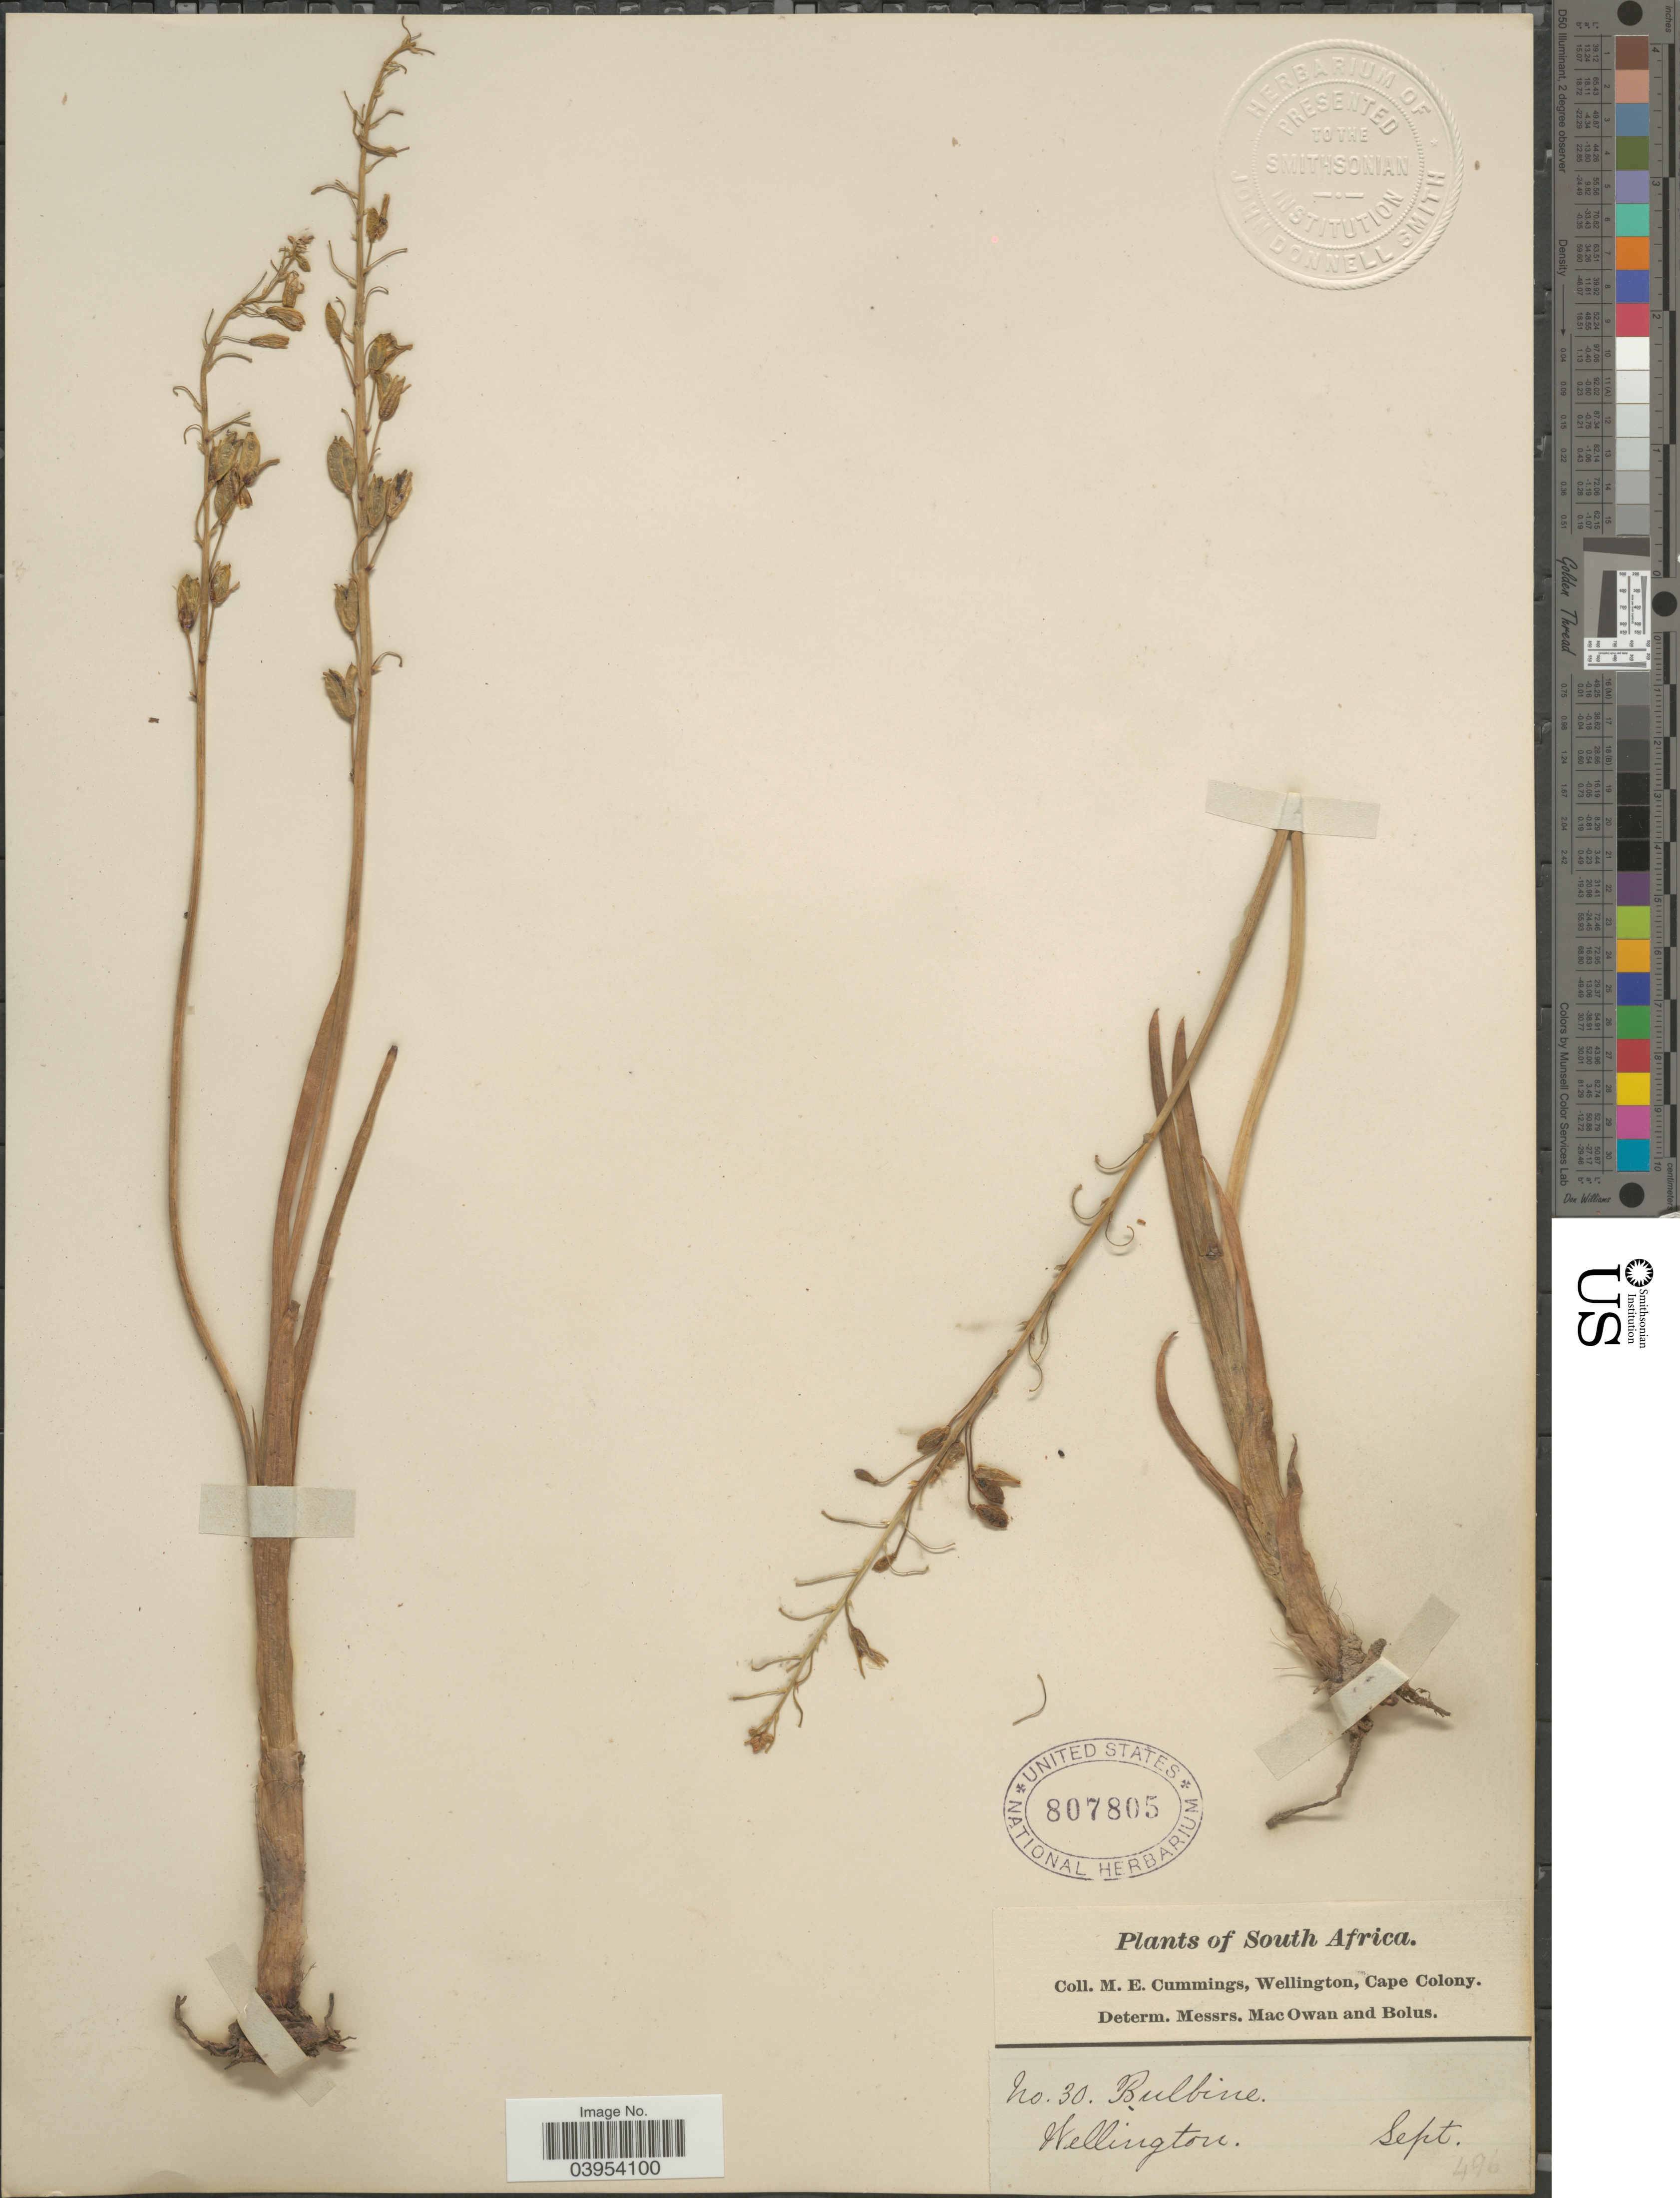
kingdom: Plantae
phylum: Tracheophyta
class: Liliopsida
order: Asparagales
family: Asphodelaceae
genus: Bulbine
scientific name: Bulbine sp.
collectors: M. E. Cummings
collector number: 30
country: South Africa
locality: Wellington.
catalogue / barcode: US 807805